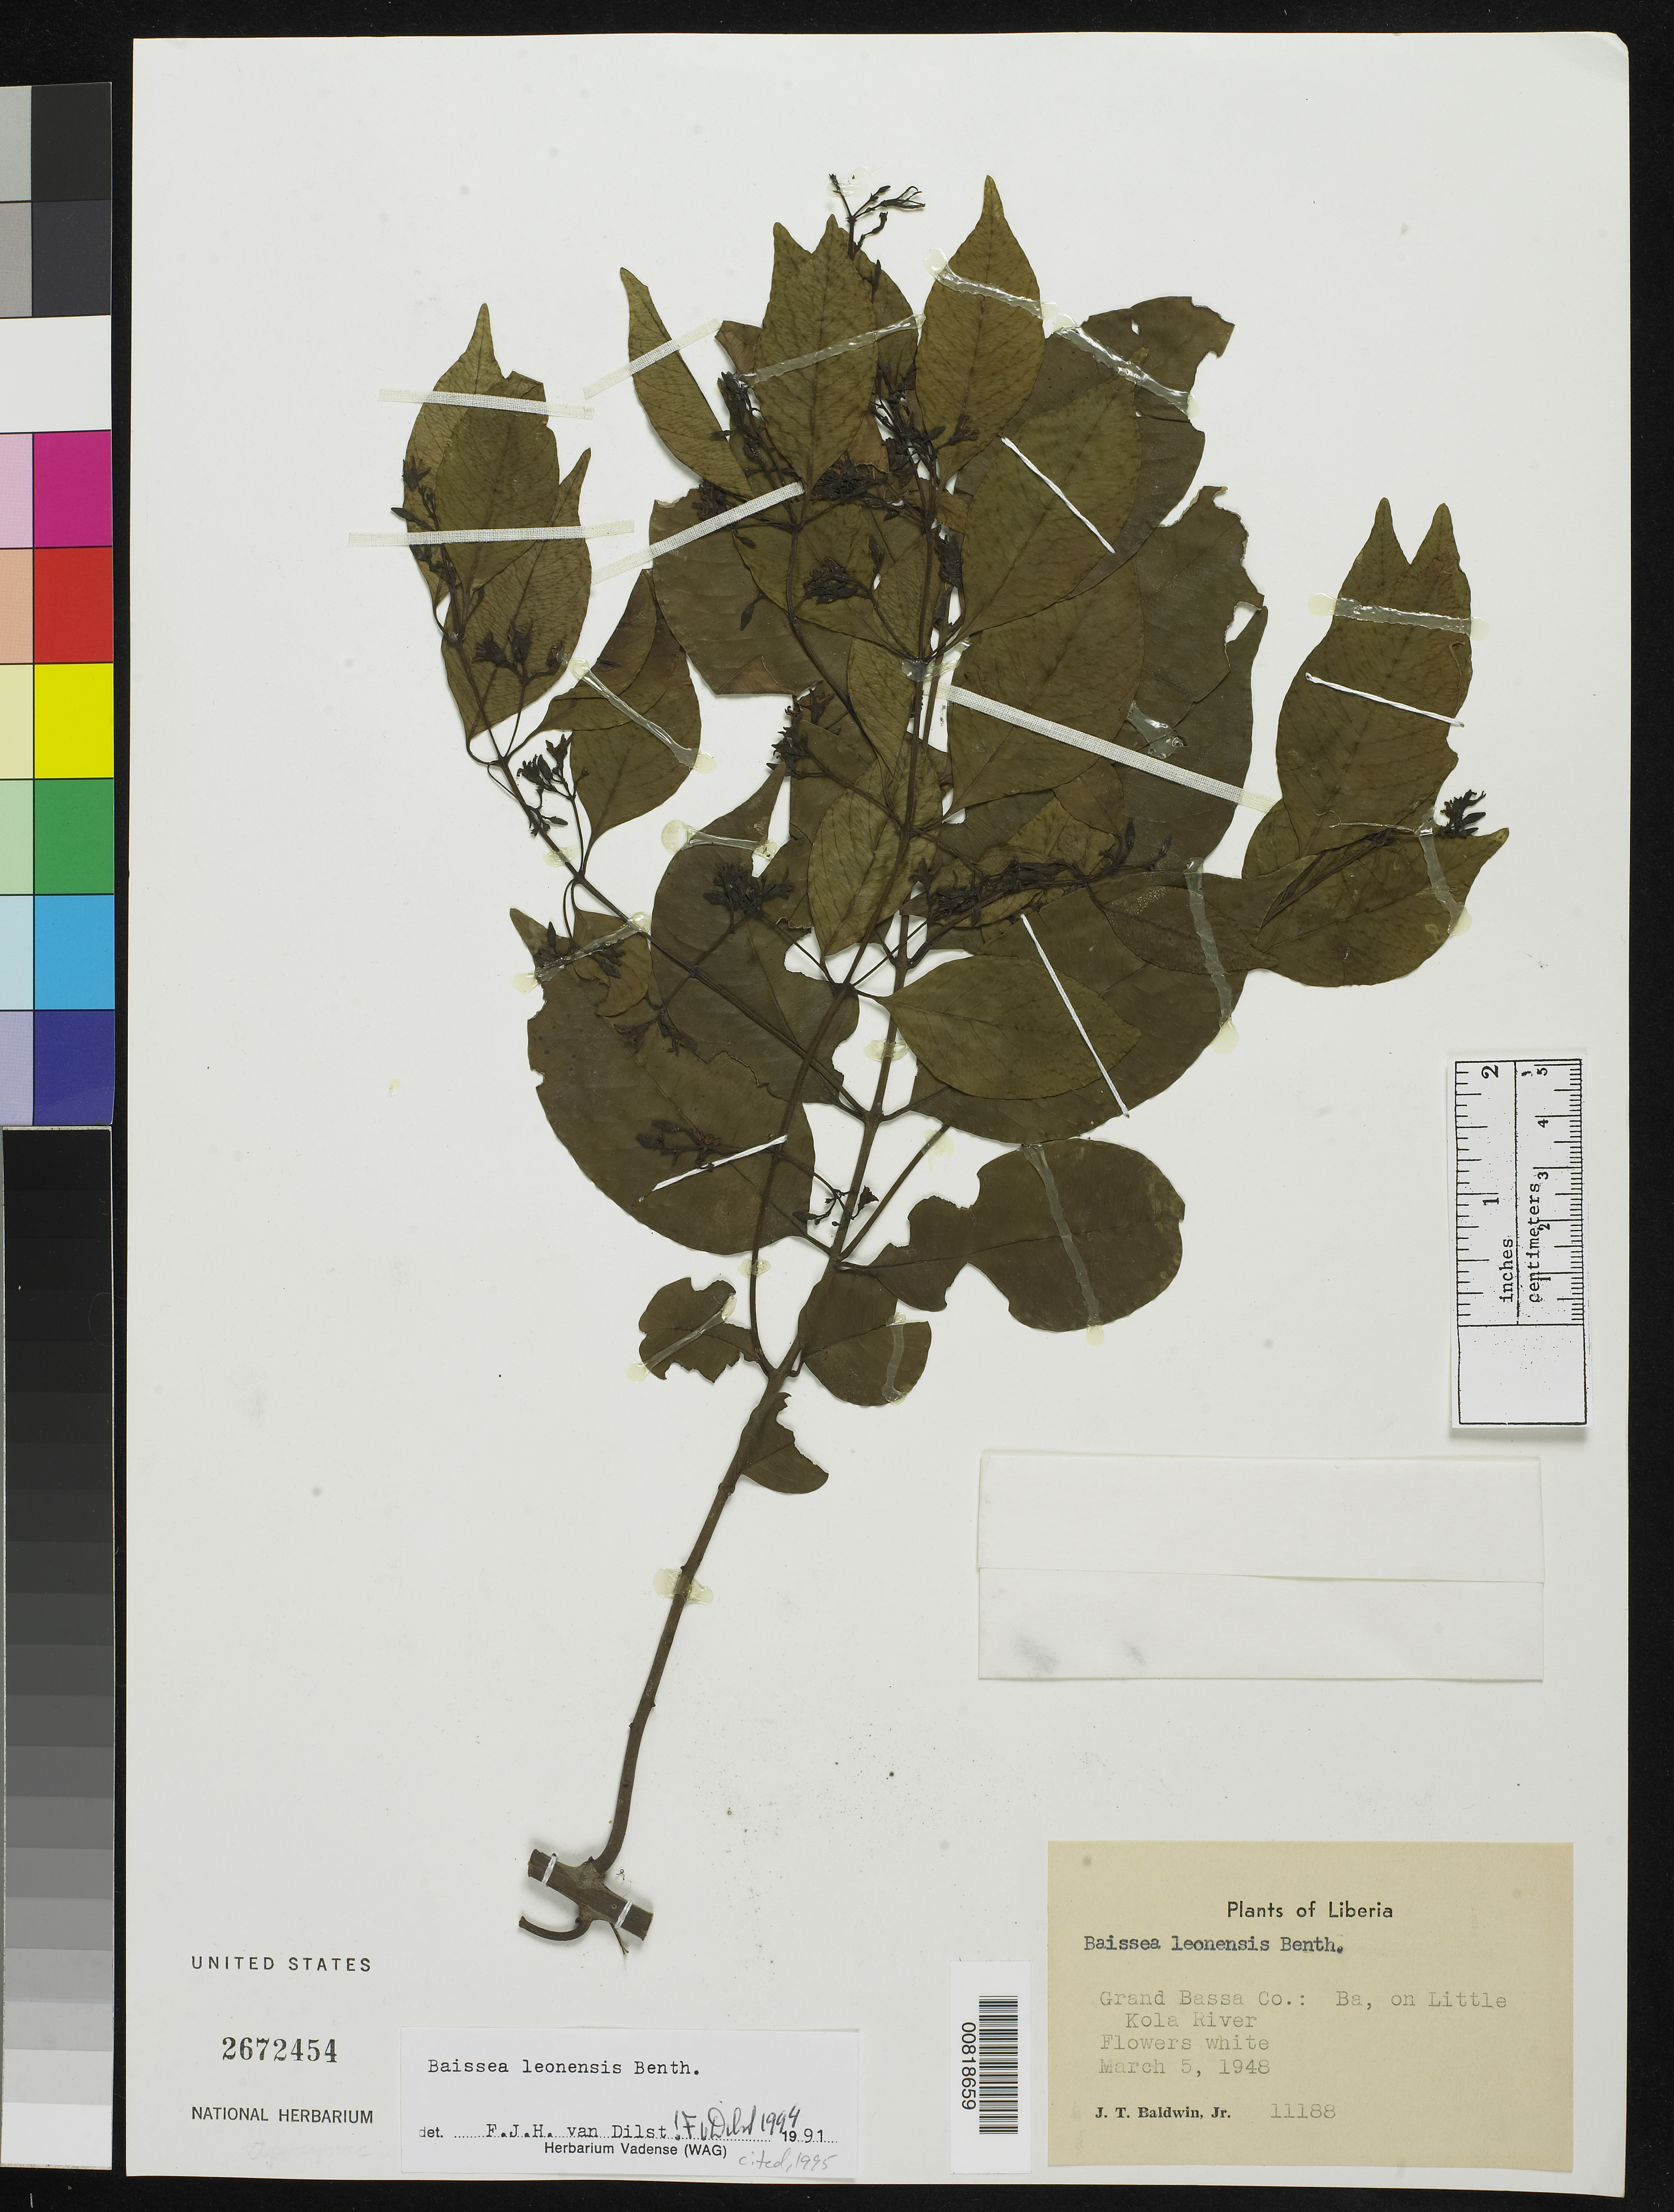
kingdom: Plantae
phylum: Tracheophyta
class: Magnoliopsida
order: Gentianales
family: Apocynaceae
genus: Baissea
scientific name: Baissea leonensis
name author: Benth.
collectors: J. T. Baldwin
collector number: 11188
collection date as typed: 5 Mar 1948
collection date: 1948-03-05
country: Liberia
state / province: Grand Bassa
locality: Ba, on Little Kola River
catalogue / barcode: US 2672454